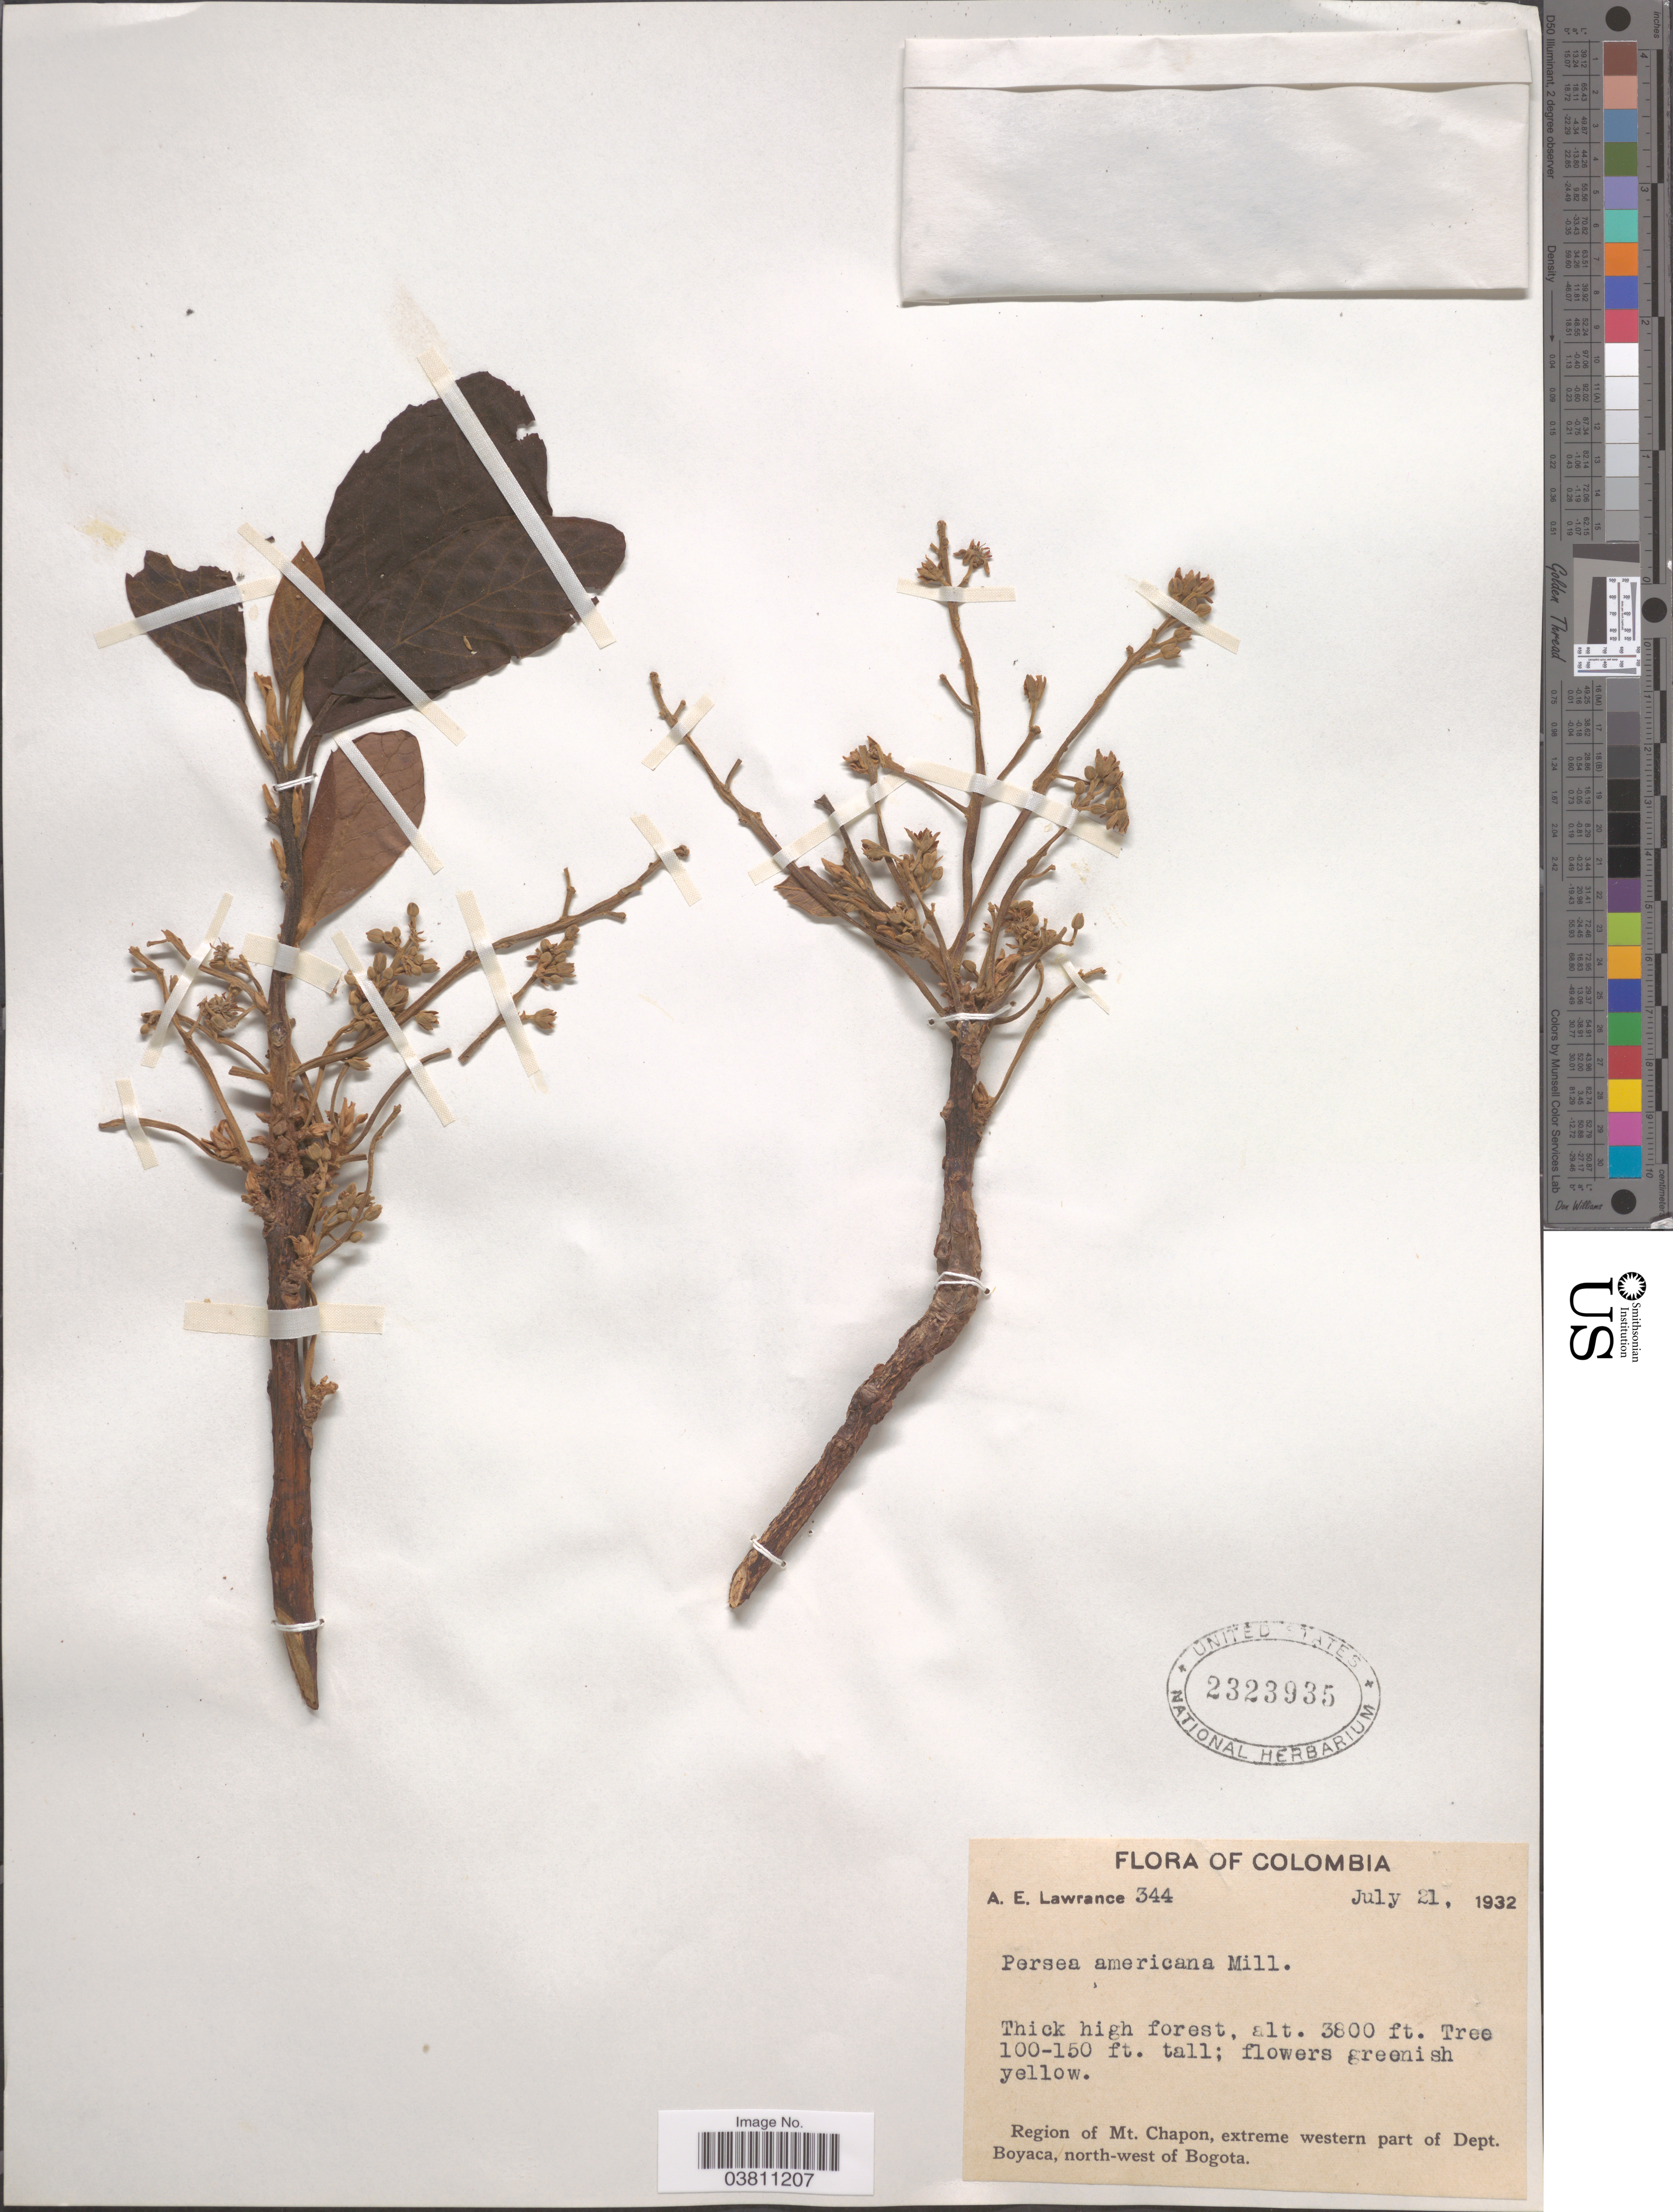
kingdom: Plantae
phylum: Tracheophyta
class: Magnoliopsida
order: Laurales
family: Lauraceae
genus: Persea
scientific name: Persea americana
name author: Mill.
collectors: A. Lawrance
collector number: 344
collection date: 1932-07-21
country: Colombia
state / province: Boyacá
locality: Region of Mt. Chapon, extreme western part of Dept. Boyaca, north-west of Bogota.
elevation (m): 1158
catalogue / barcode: US 2323935